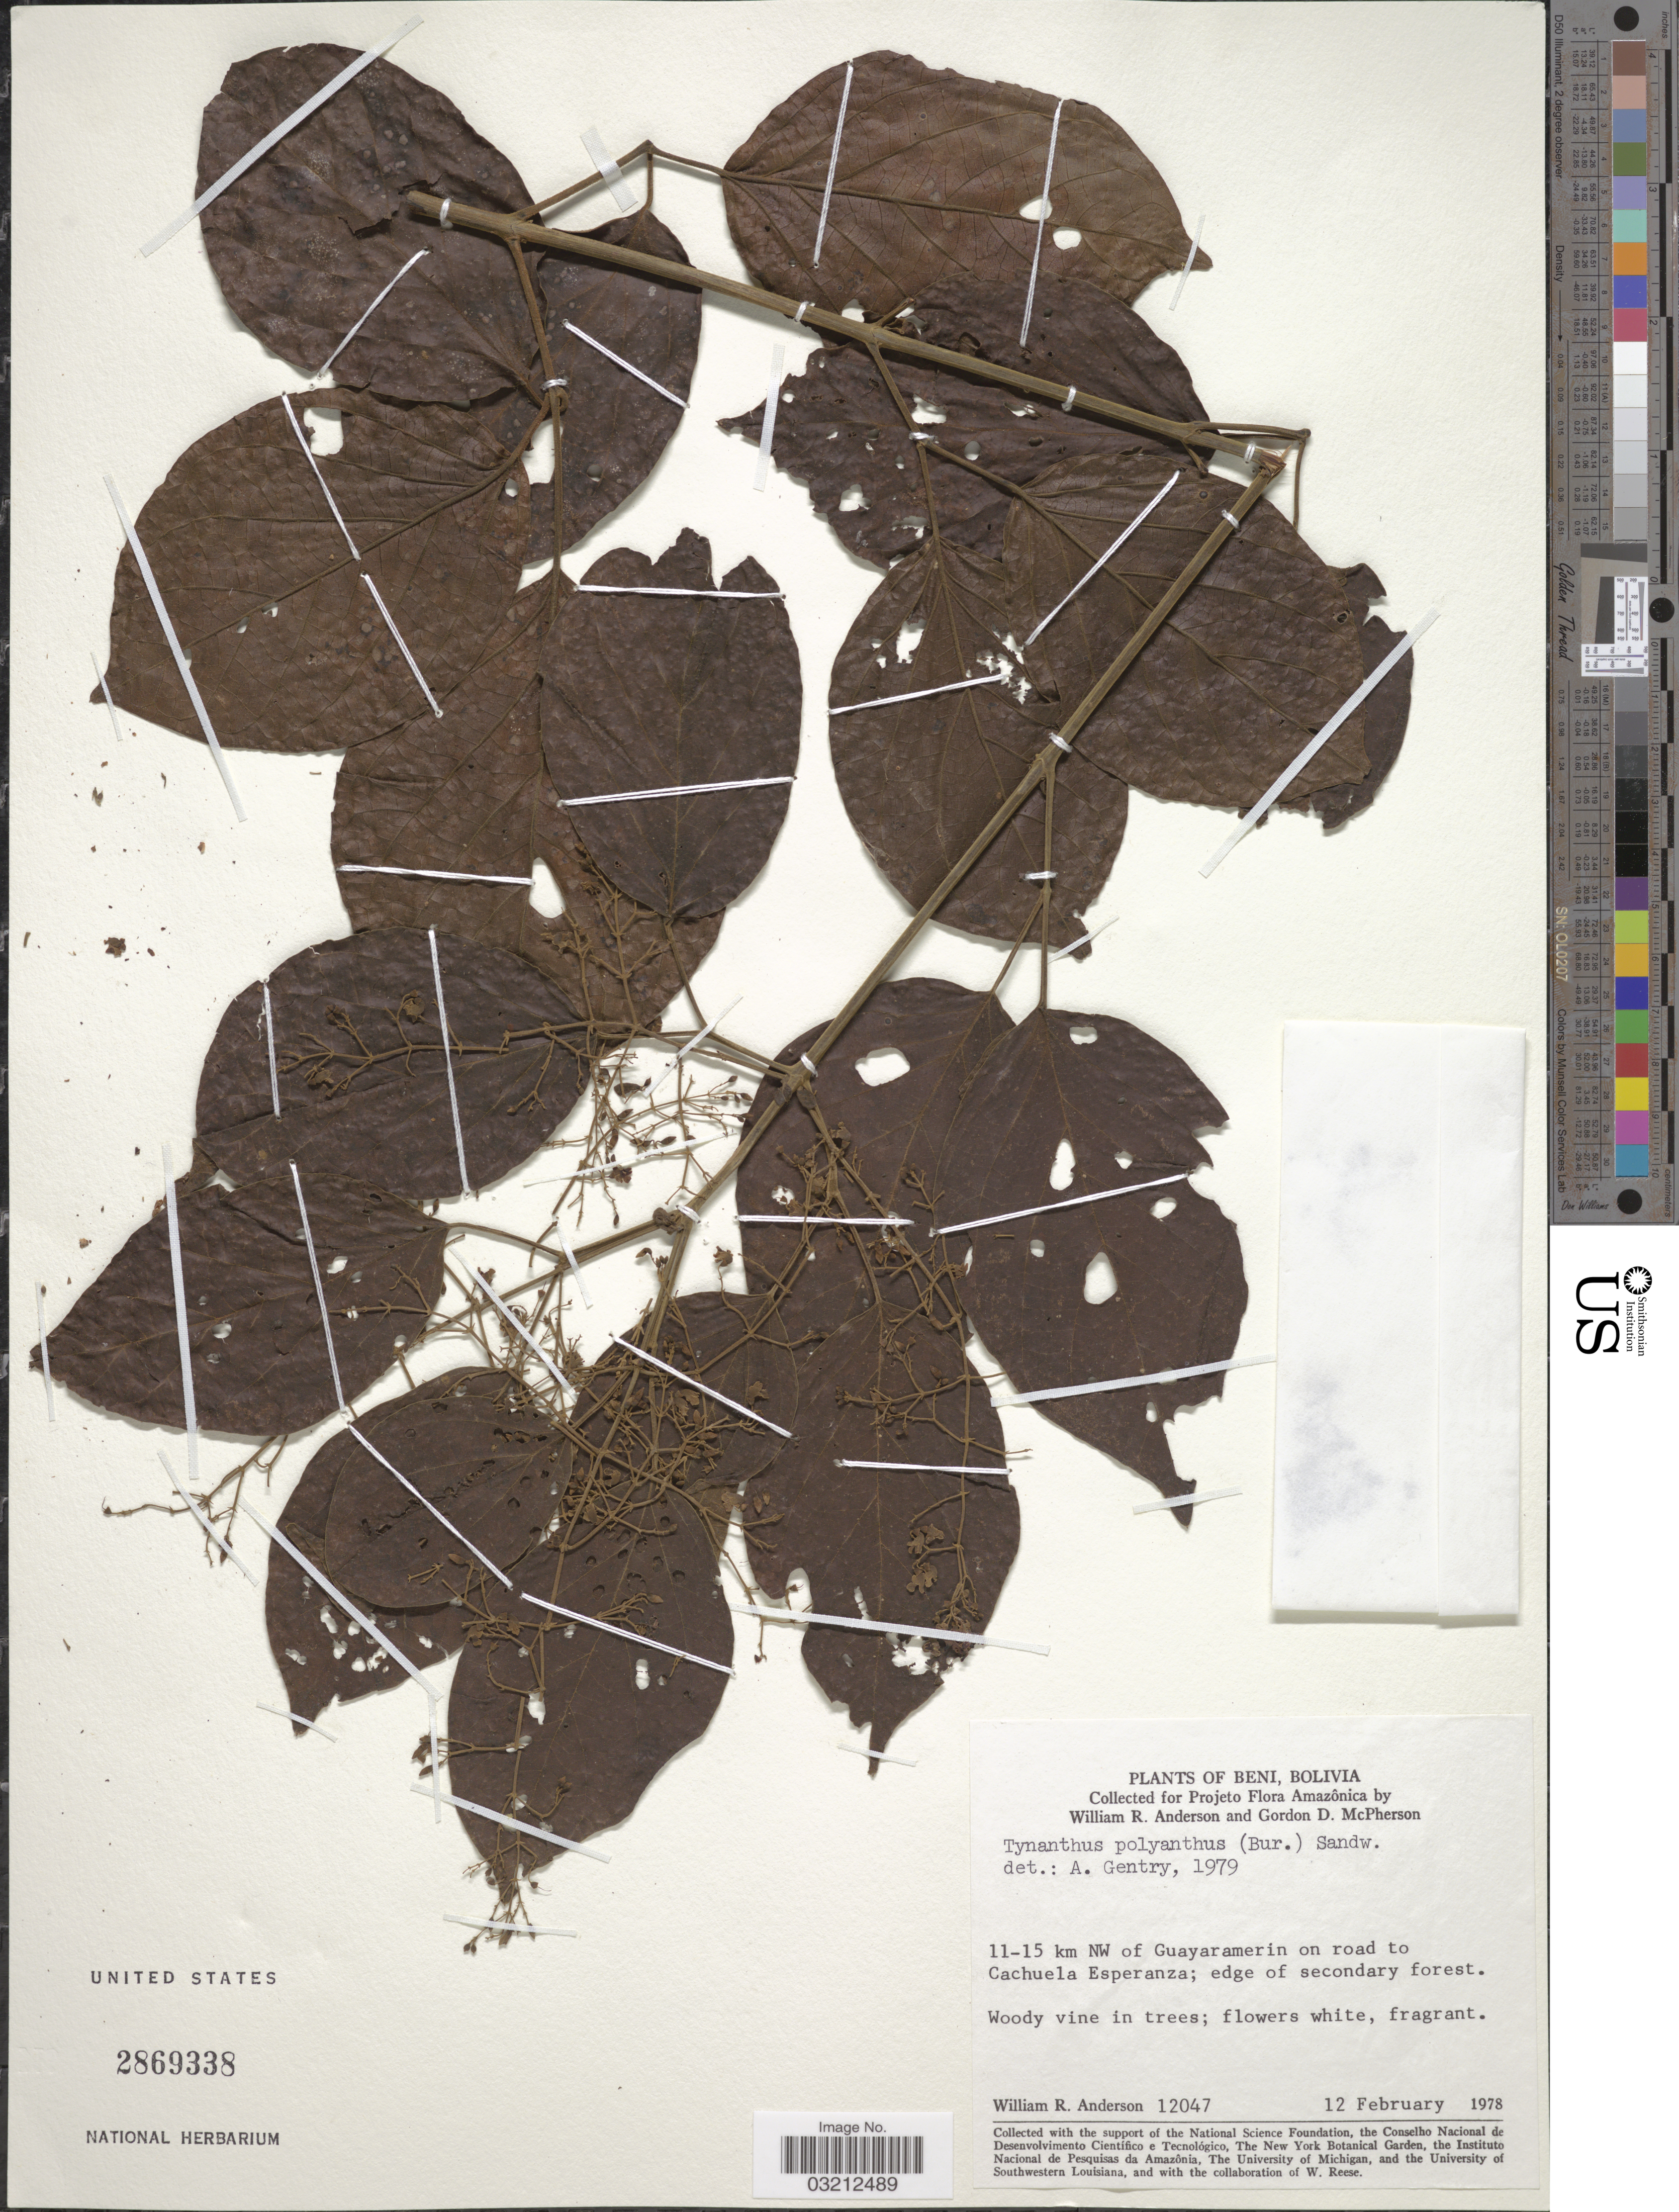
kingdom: Plantae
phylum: Tracheophyta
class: Magnoliopsida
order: Lamiales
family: Bignoniaceae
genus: Tynanthus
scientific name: Tynanthus polyanthus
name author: (Bureau) Sandwith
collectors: W. R. Anderson & G. D. McPherson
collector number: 12047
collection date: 1978-02-12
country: Bolivia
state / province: Beni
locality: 11-15 km NW of Guayaramerin on road to Cachuela Esperanza.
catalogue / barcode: US 2869338